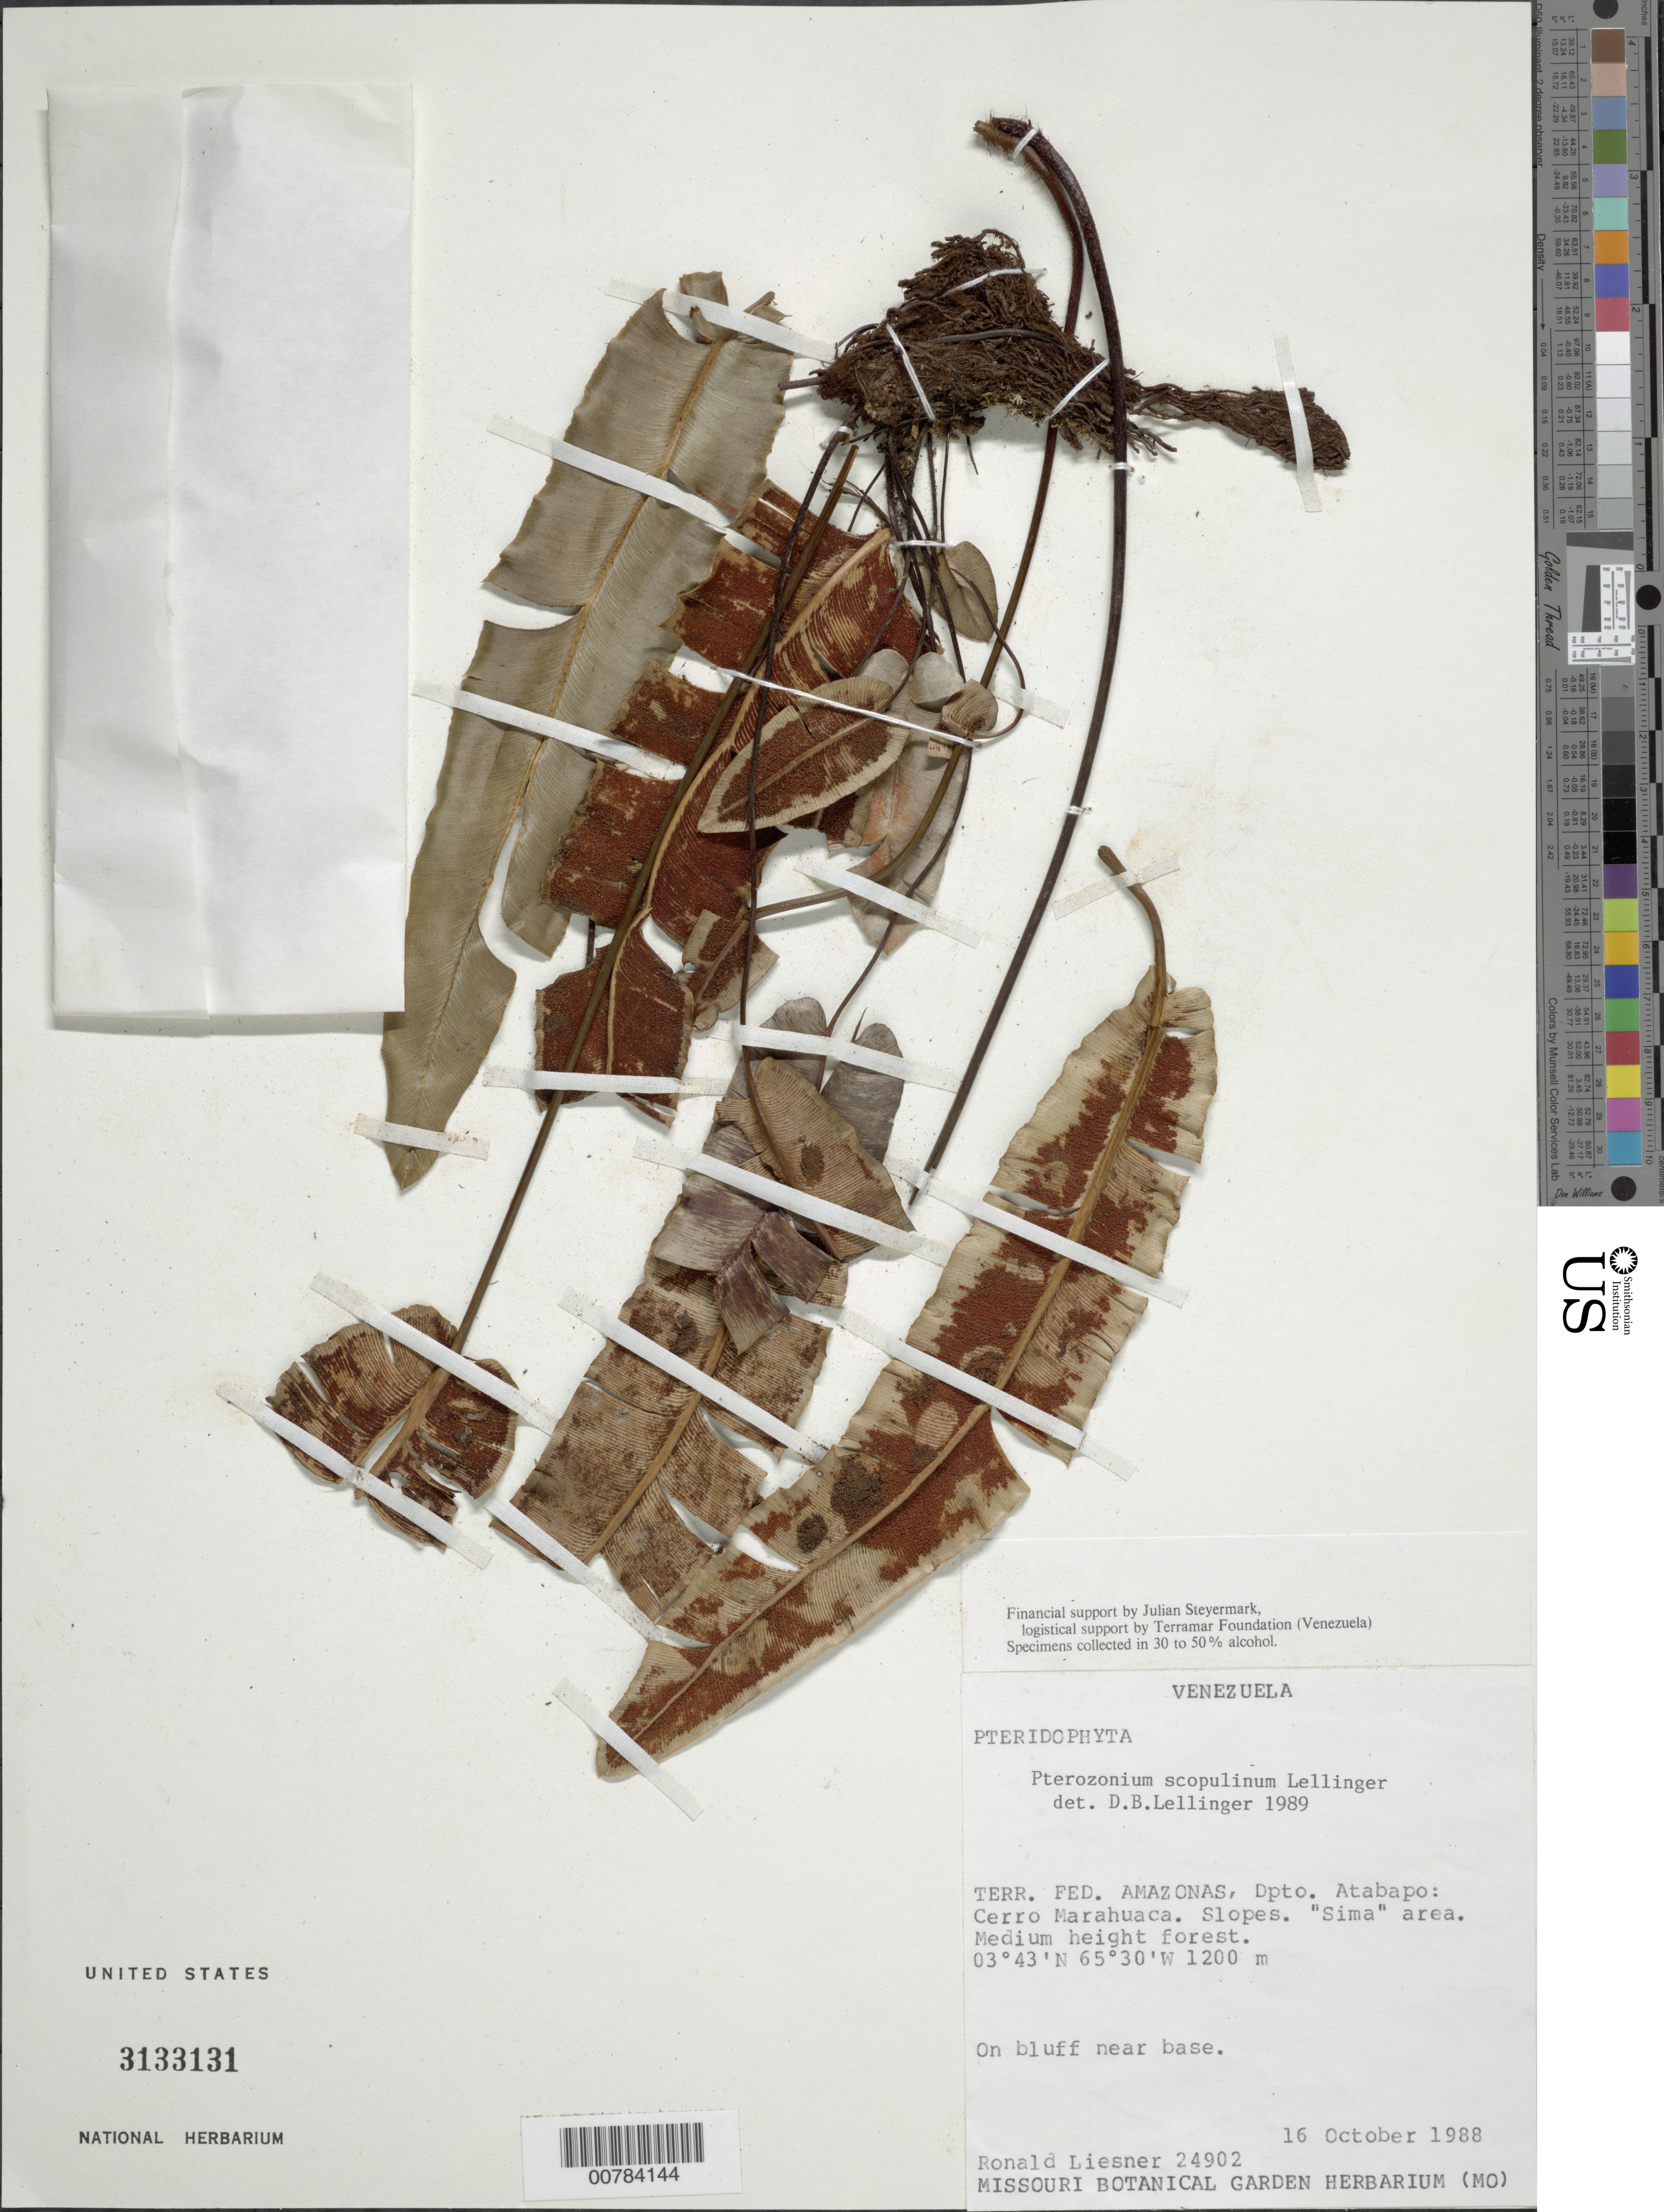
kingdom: Plantae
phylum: Tracheophyta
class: Polypodiopsida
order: Polypodiales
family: Pteridaceae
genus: Pterozonium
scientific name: Pterozonium scopulinum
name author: Lellinger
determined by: Lellinger, David B., (BOT), Smithsonian Institution - National Museum of Natural History (UNITED STATES)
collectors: R. L. Liesner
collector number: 24902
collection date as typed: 16-Oct-88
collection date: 1988-10-16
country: Venezuela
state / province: Amazonas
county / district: Atabapo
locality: Cerro Marahuaca, "Sima" area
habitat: Medium height forest, on bluff near base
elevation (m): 1200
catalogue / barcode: US 3133131